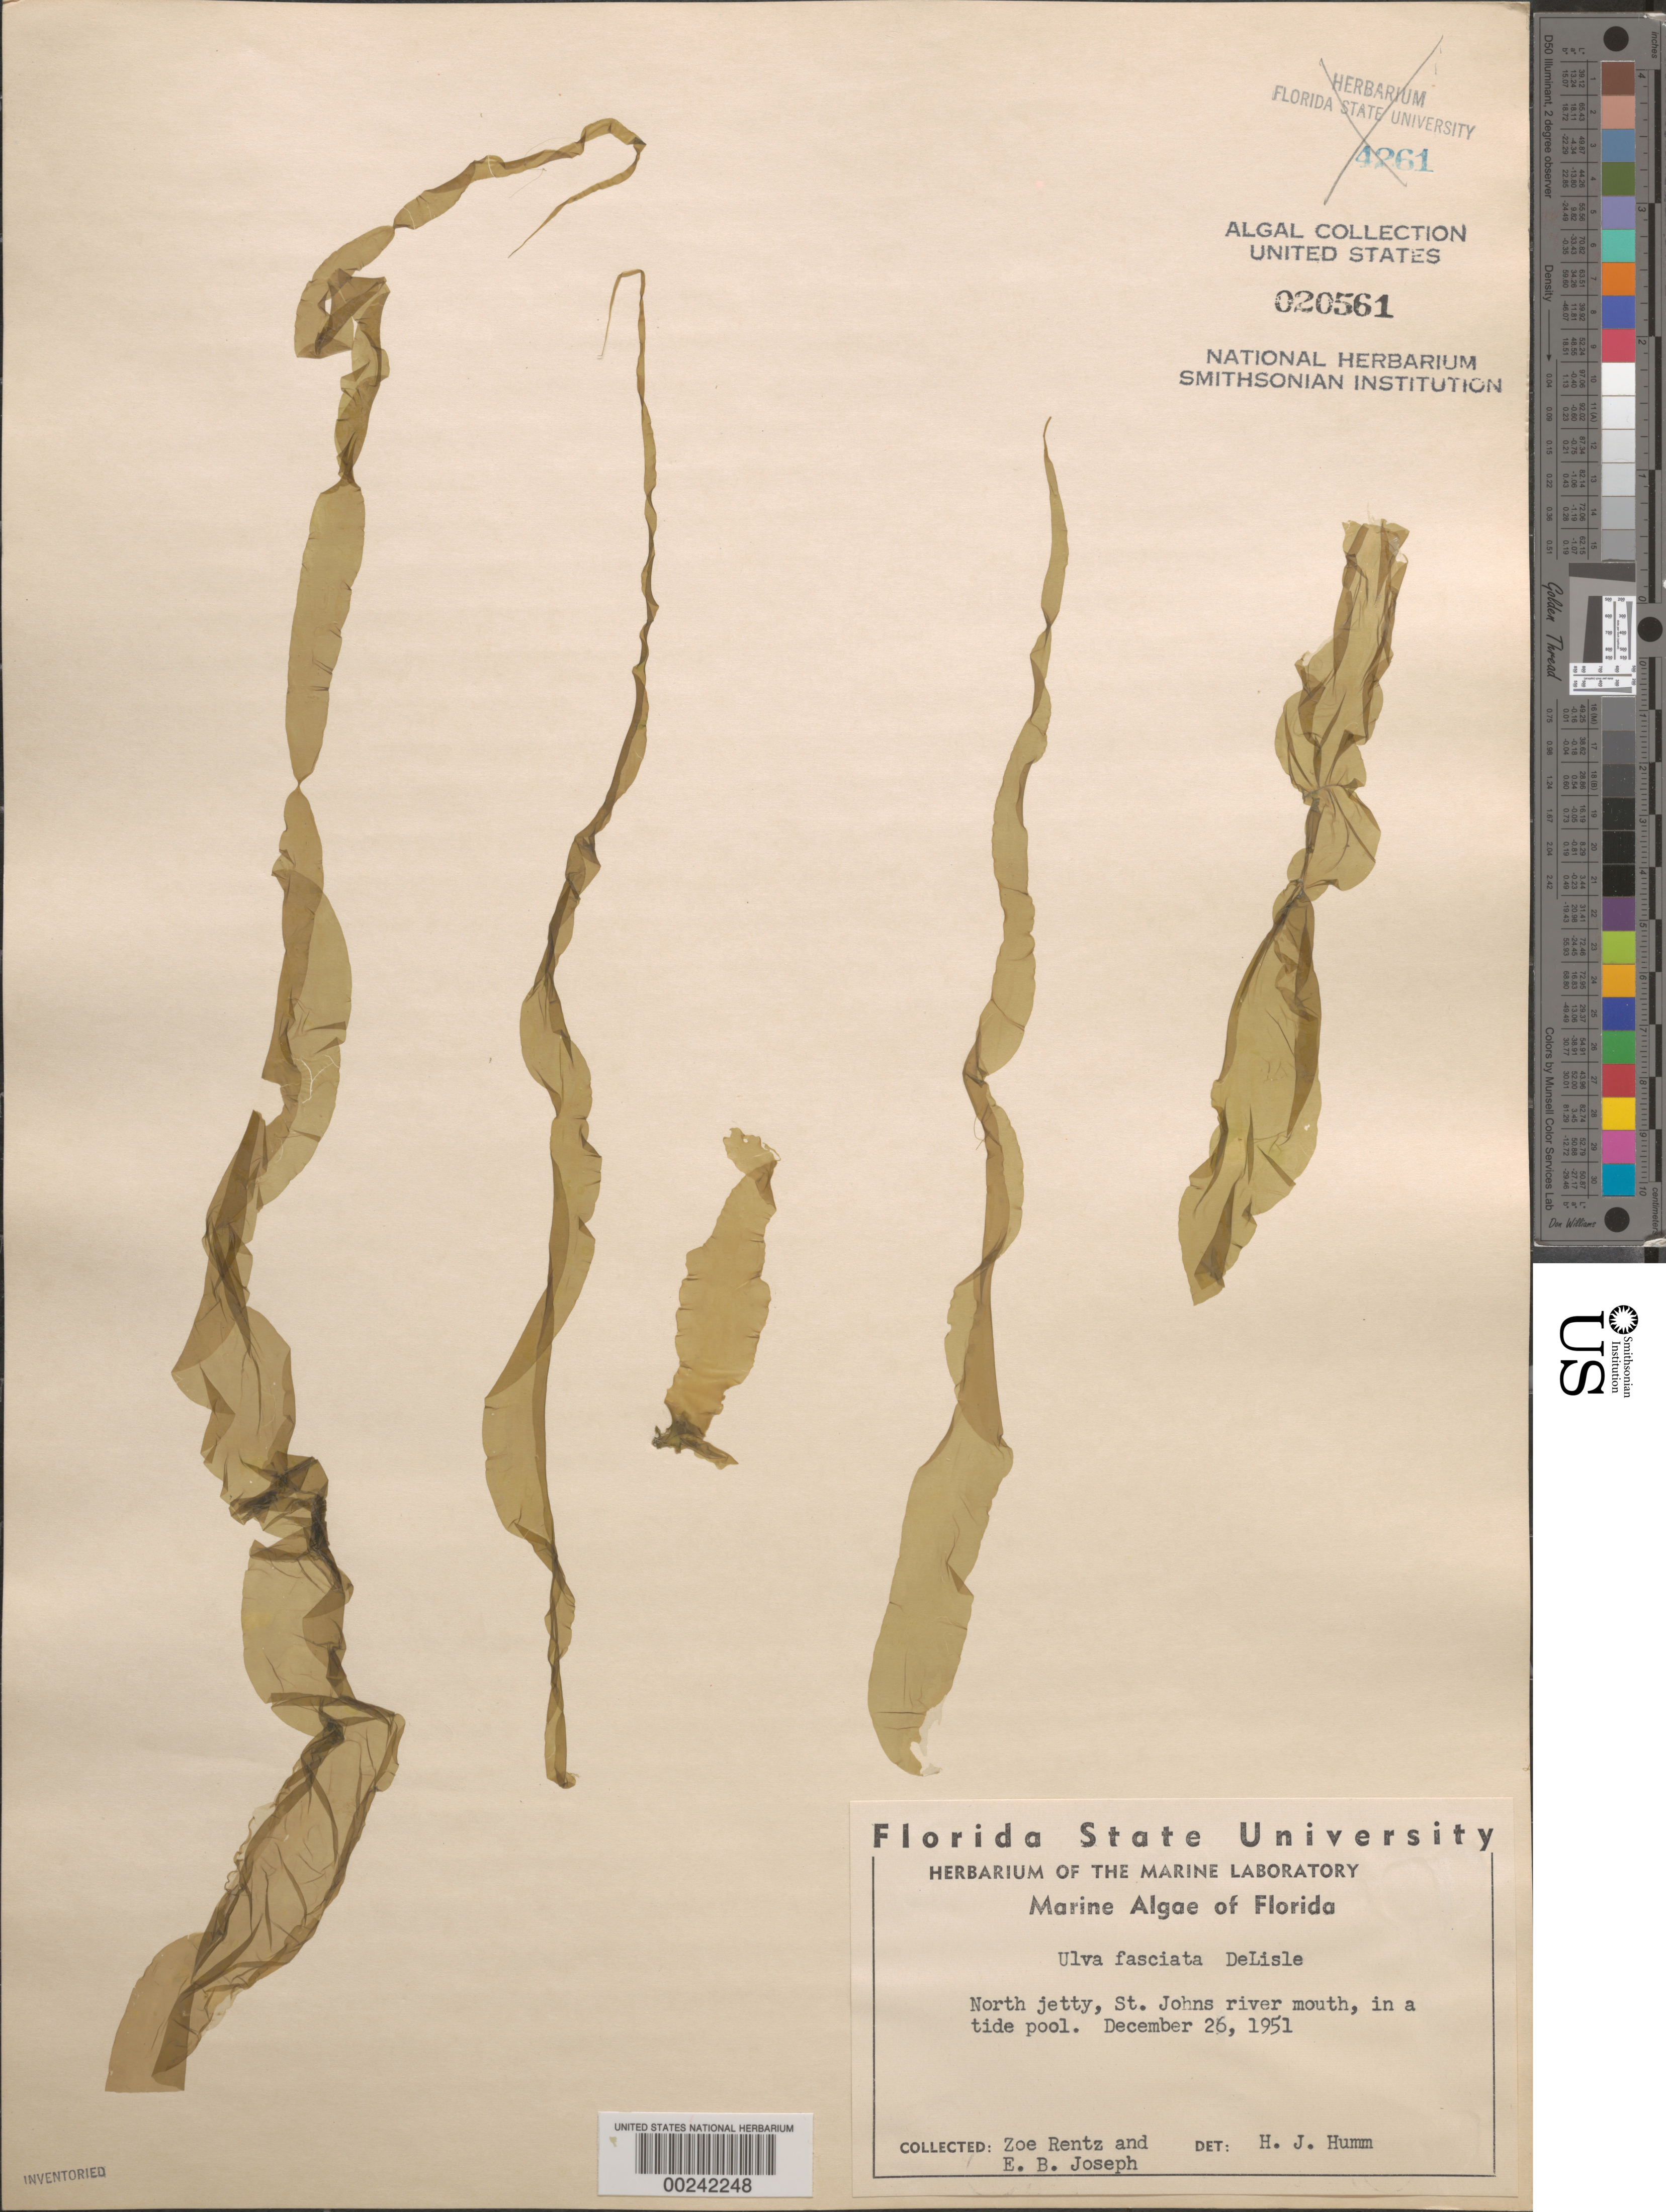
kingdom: Plantae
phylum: Chlorophyta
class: Ulvophyceae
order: Ulvales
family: Ulvaceae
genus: Ulva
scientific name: Ulva lactuca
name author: L.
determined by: Algae name updating Project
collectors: Z. Rentz & E. Joseph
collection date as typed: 26 Dec 1951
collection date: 1951-12-26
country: United States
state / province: Florida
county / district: Saint Johns County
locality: St. Johns River mouth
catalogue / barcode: US 20561